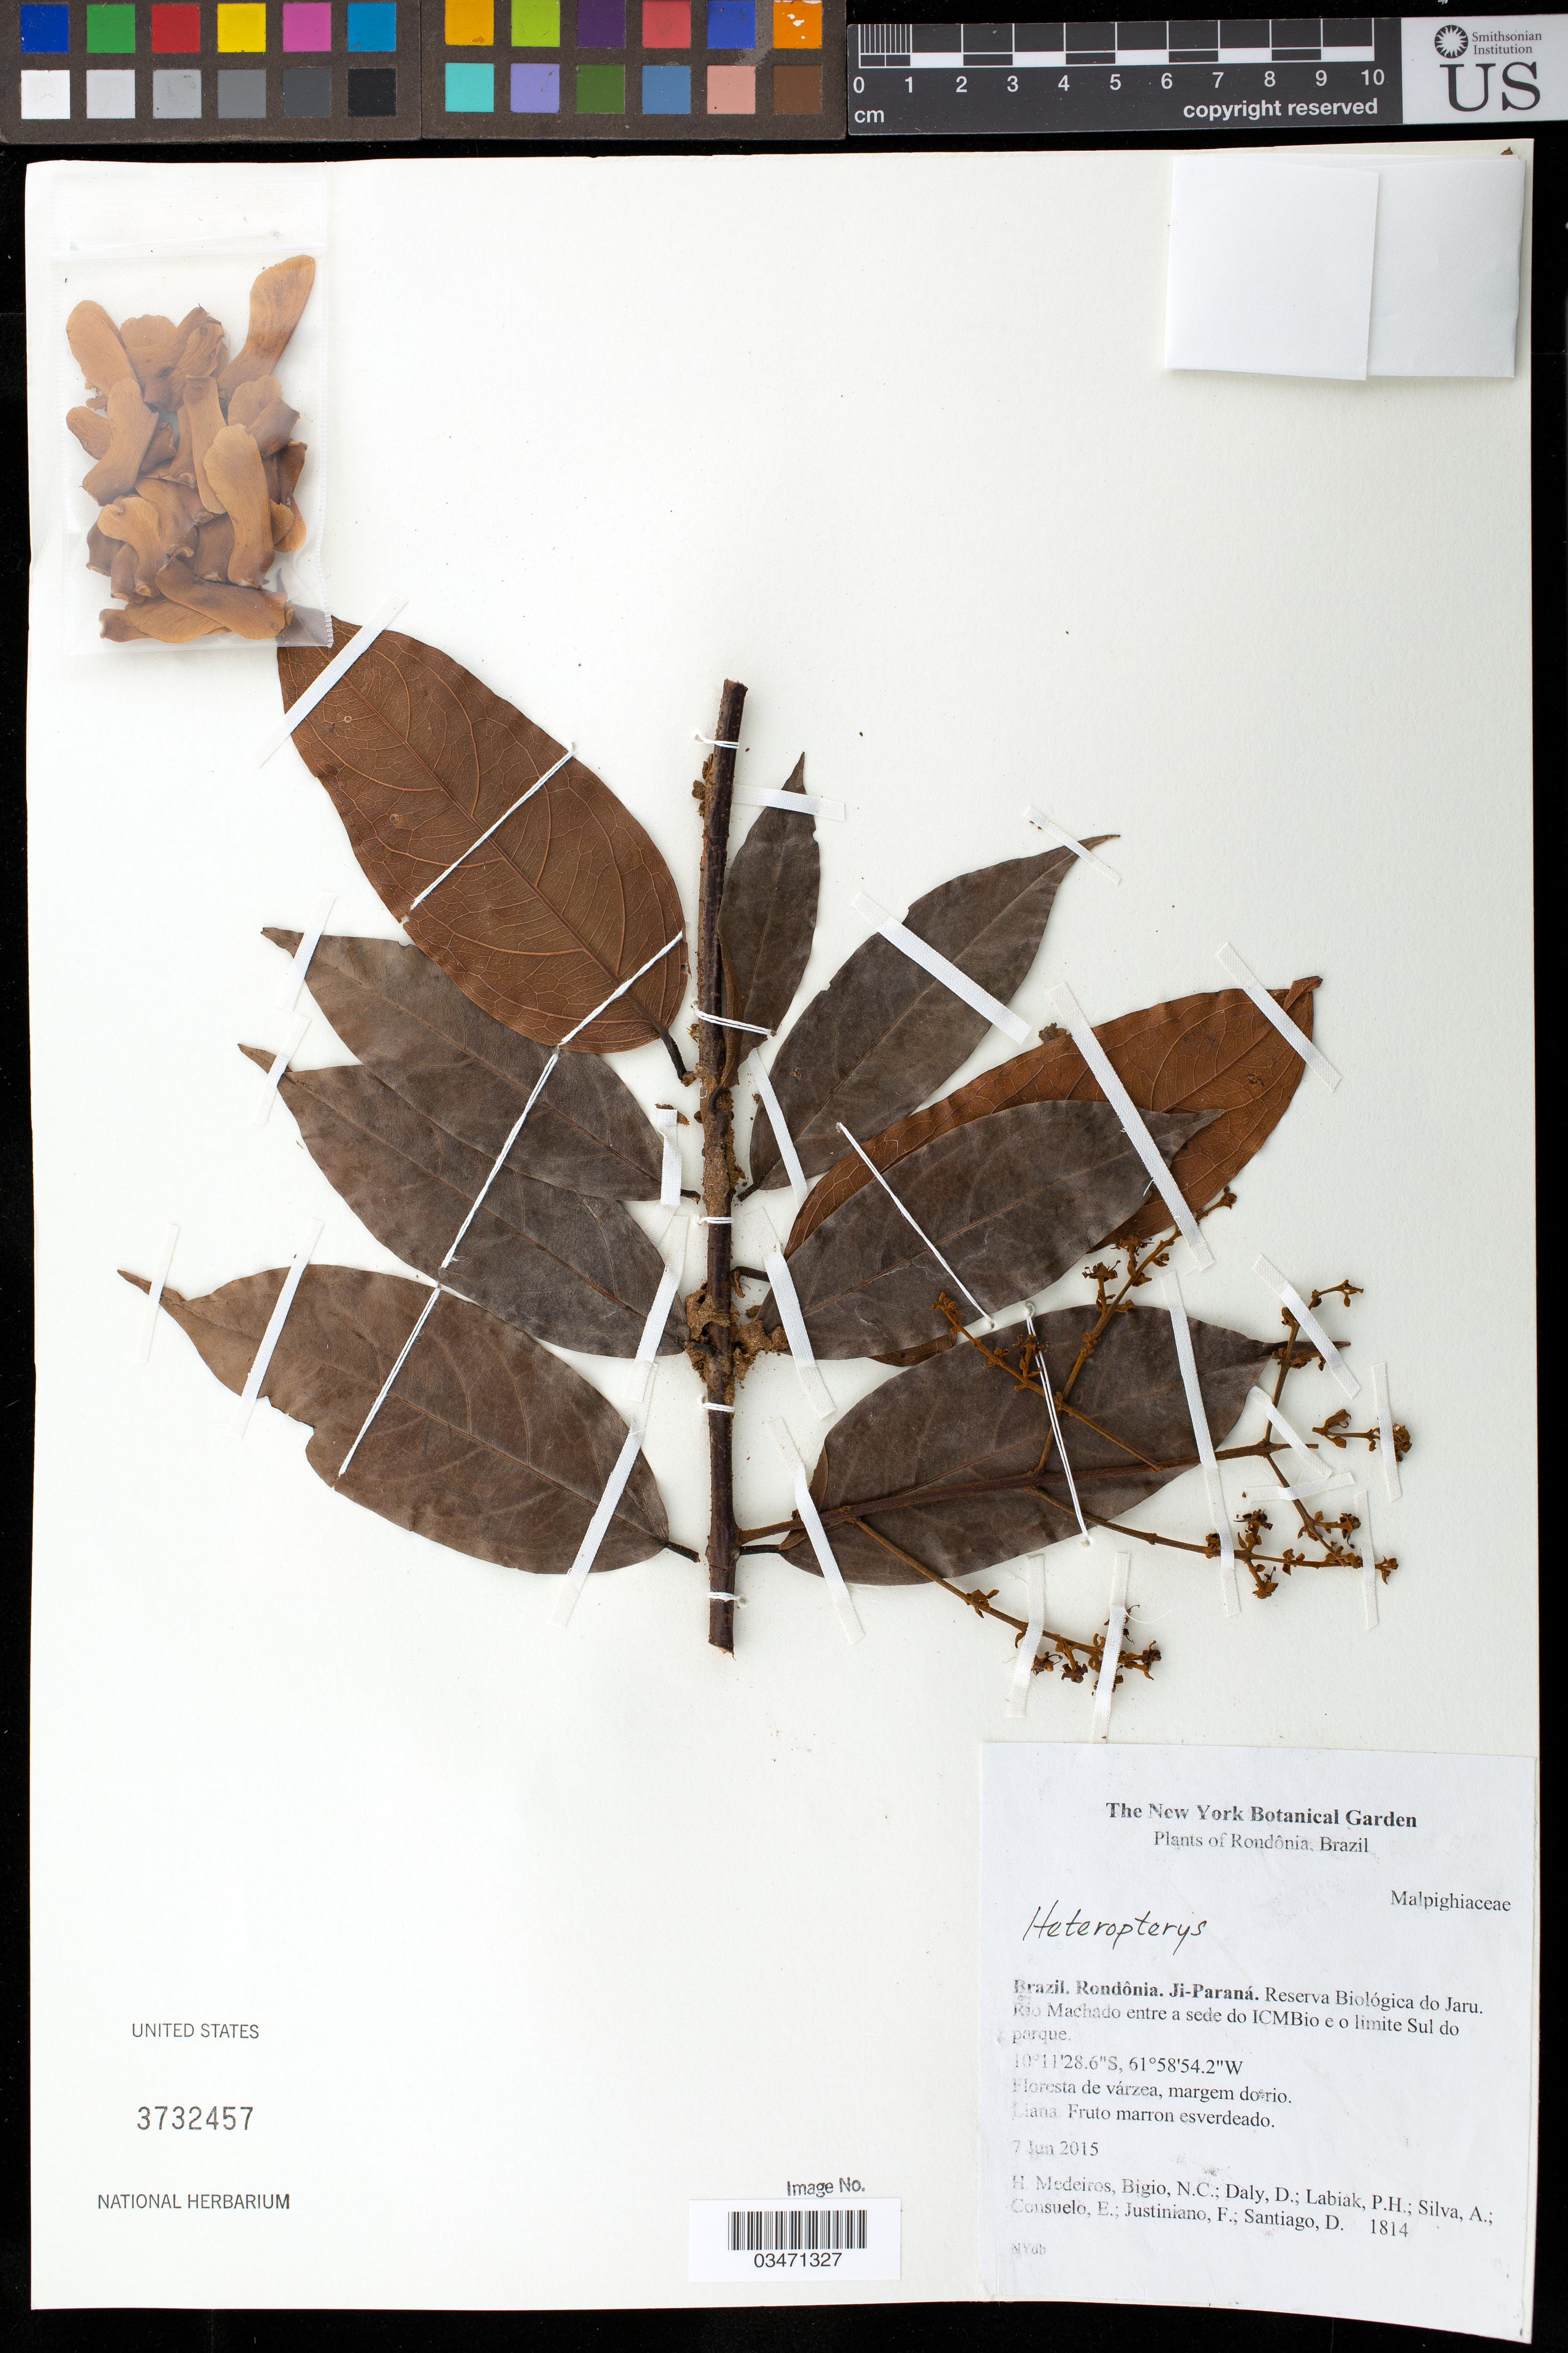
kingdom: Plantae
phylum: Tracheophyta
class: Magnoliopsida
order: Malpighiales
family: Malpighiaceae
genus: Heteropterys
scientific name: Heteropterys sp.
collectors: H. Medeiros, N. C. Bigio, D. Daly, P. H. Labiak, A. Silva, E. Consuelo, F. Justiniano & D. Santiago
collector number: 1814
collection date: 2015-06-07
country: Brazil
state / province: Rondônia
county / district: Ji-Paraná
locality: Reserva Biologica do Jaru. Rio Machado entre a sede do ICMBio e o limite Sul do parque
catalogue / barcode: US 3732457